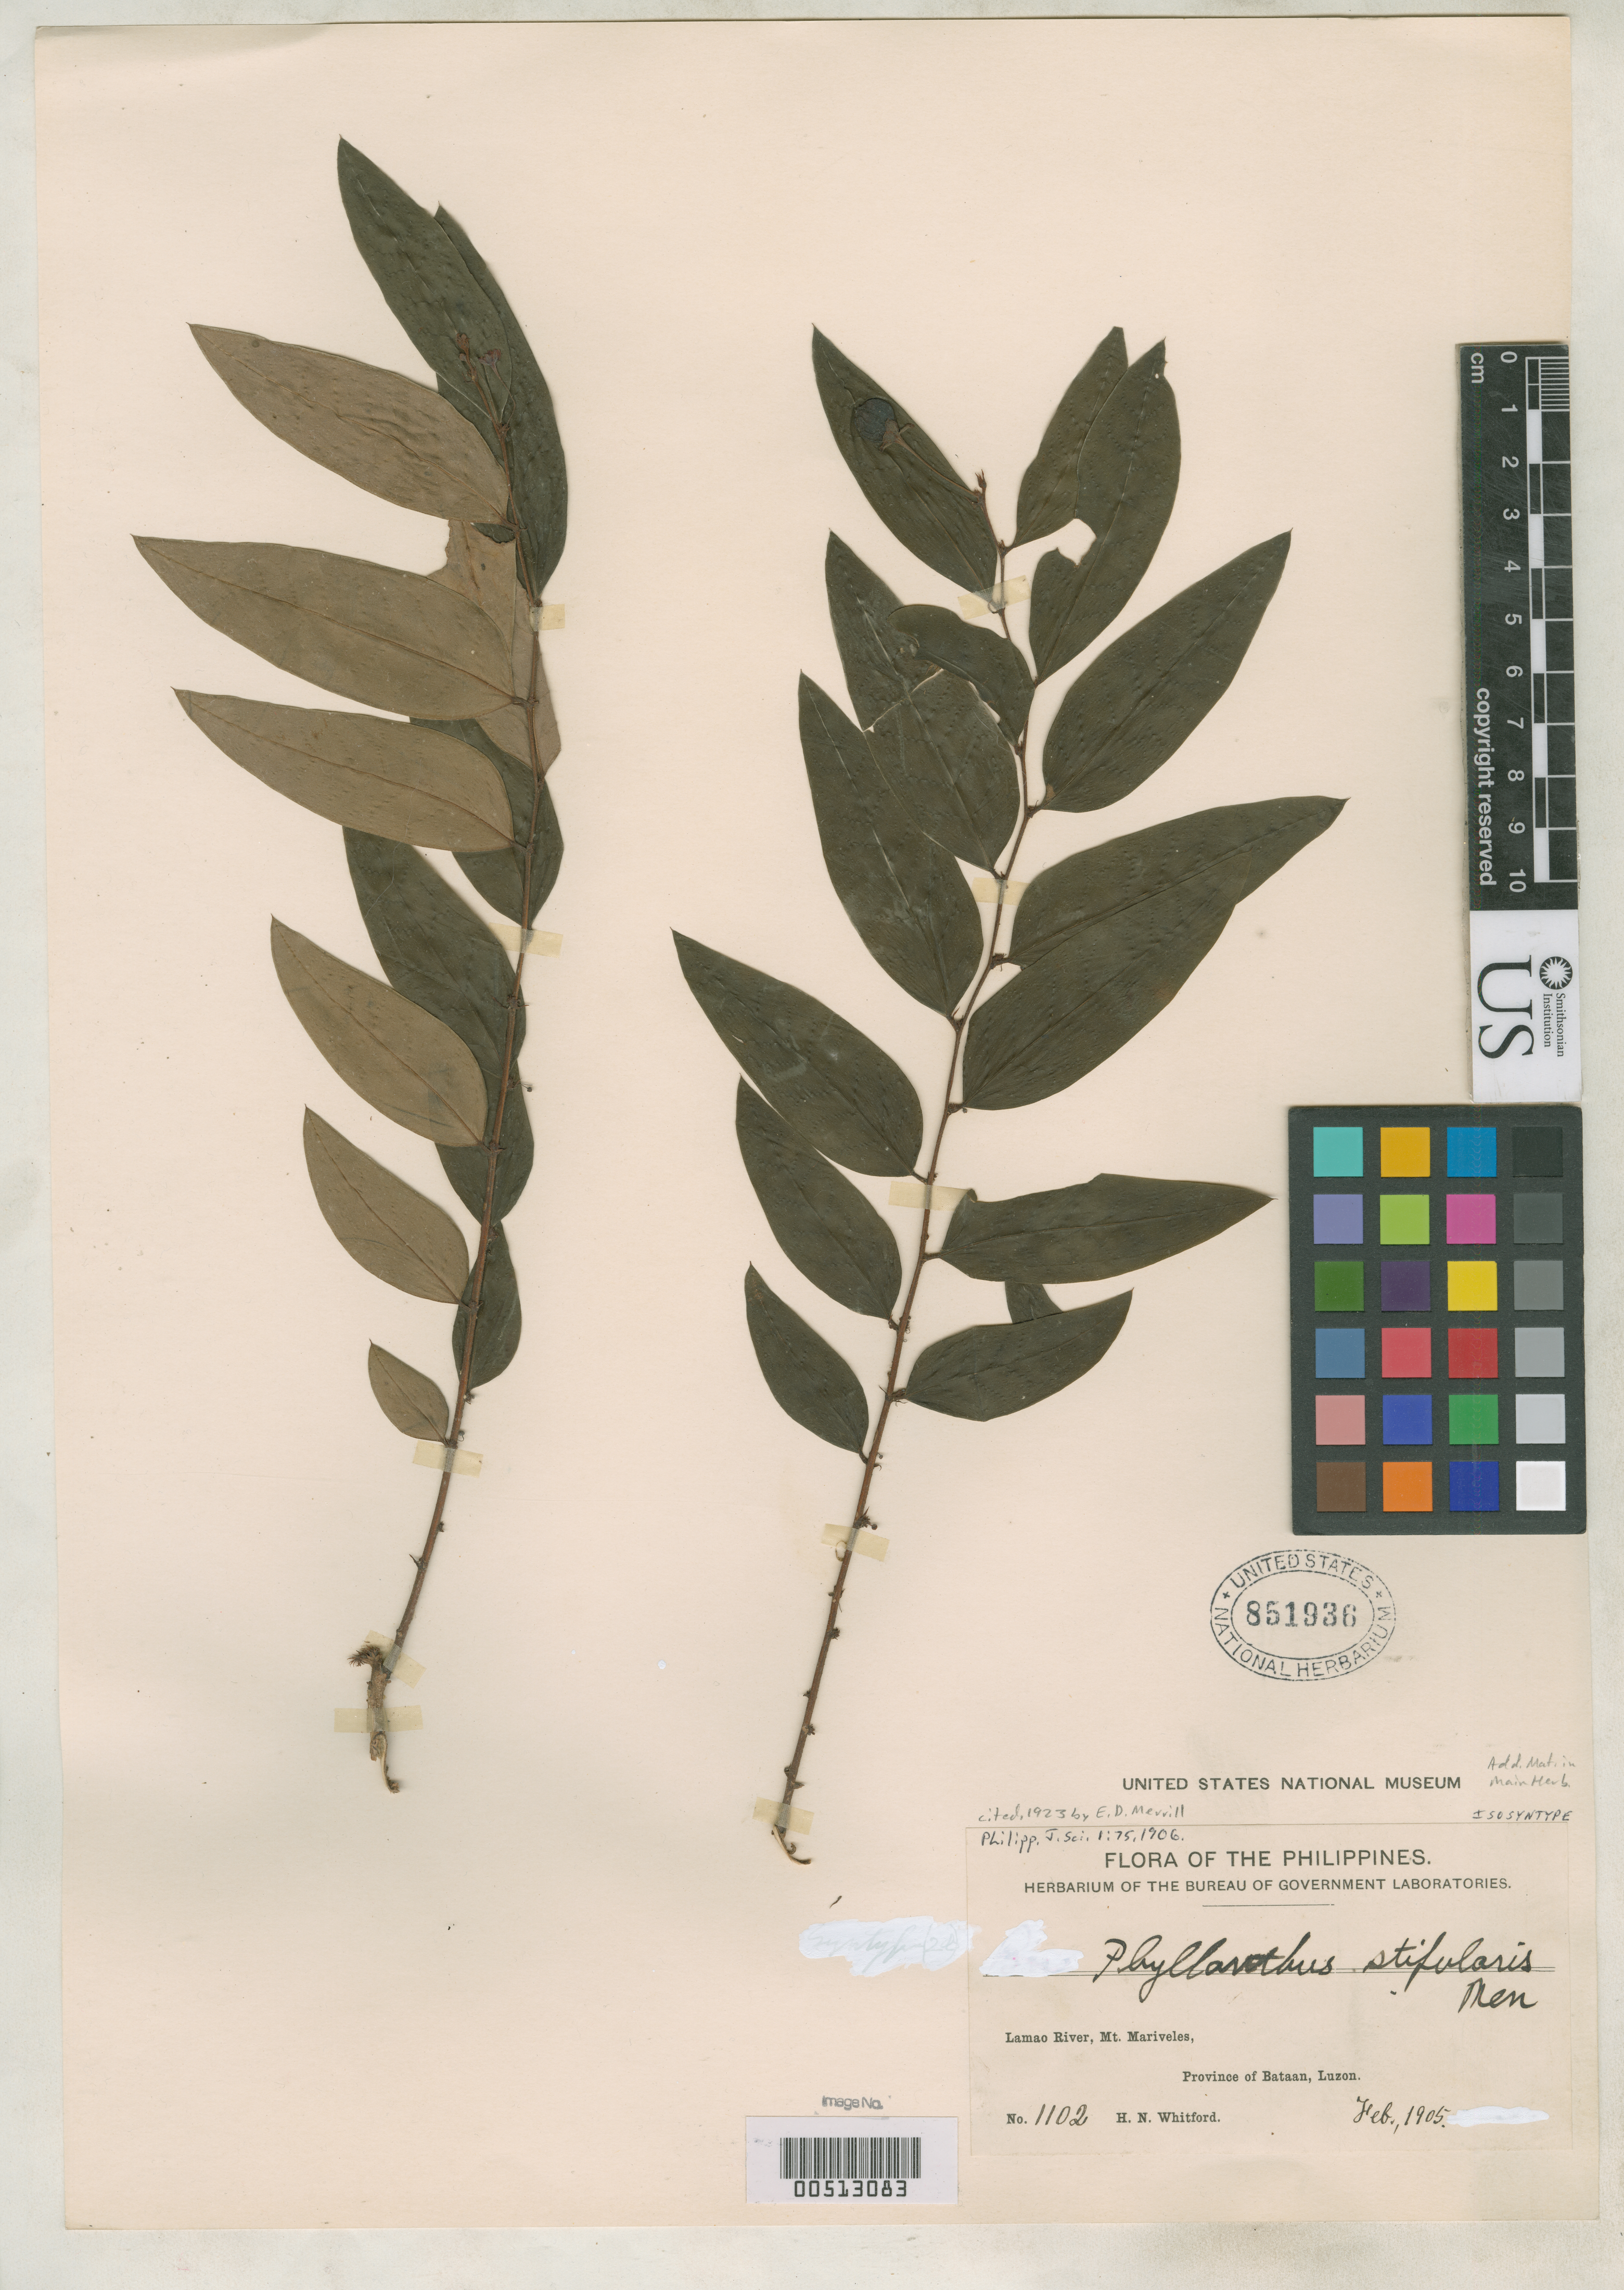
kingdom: Plantae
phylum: Tracheophyta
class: Magnoliopsida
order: Malpighiales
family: Phyllanthaceae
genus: Phyllanthus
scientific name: Phyllanthus stipularis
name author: Merr.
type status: Isosyntype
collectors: H. N. Whitford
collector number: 1102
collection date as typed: Feb 1905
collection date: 1905-02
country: Philippines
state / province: Central Luzon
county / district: Bataan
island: Luzon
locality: Lamao River, Mt Mariveles, Province of Bataan, Luzon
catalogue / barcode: US 851936